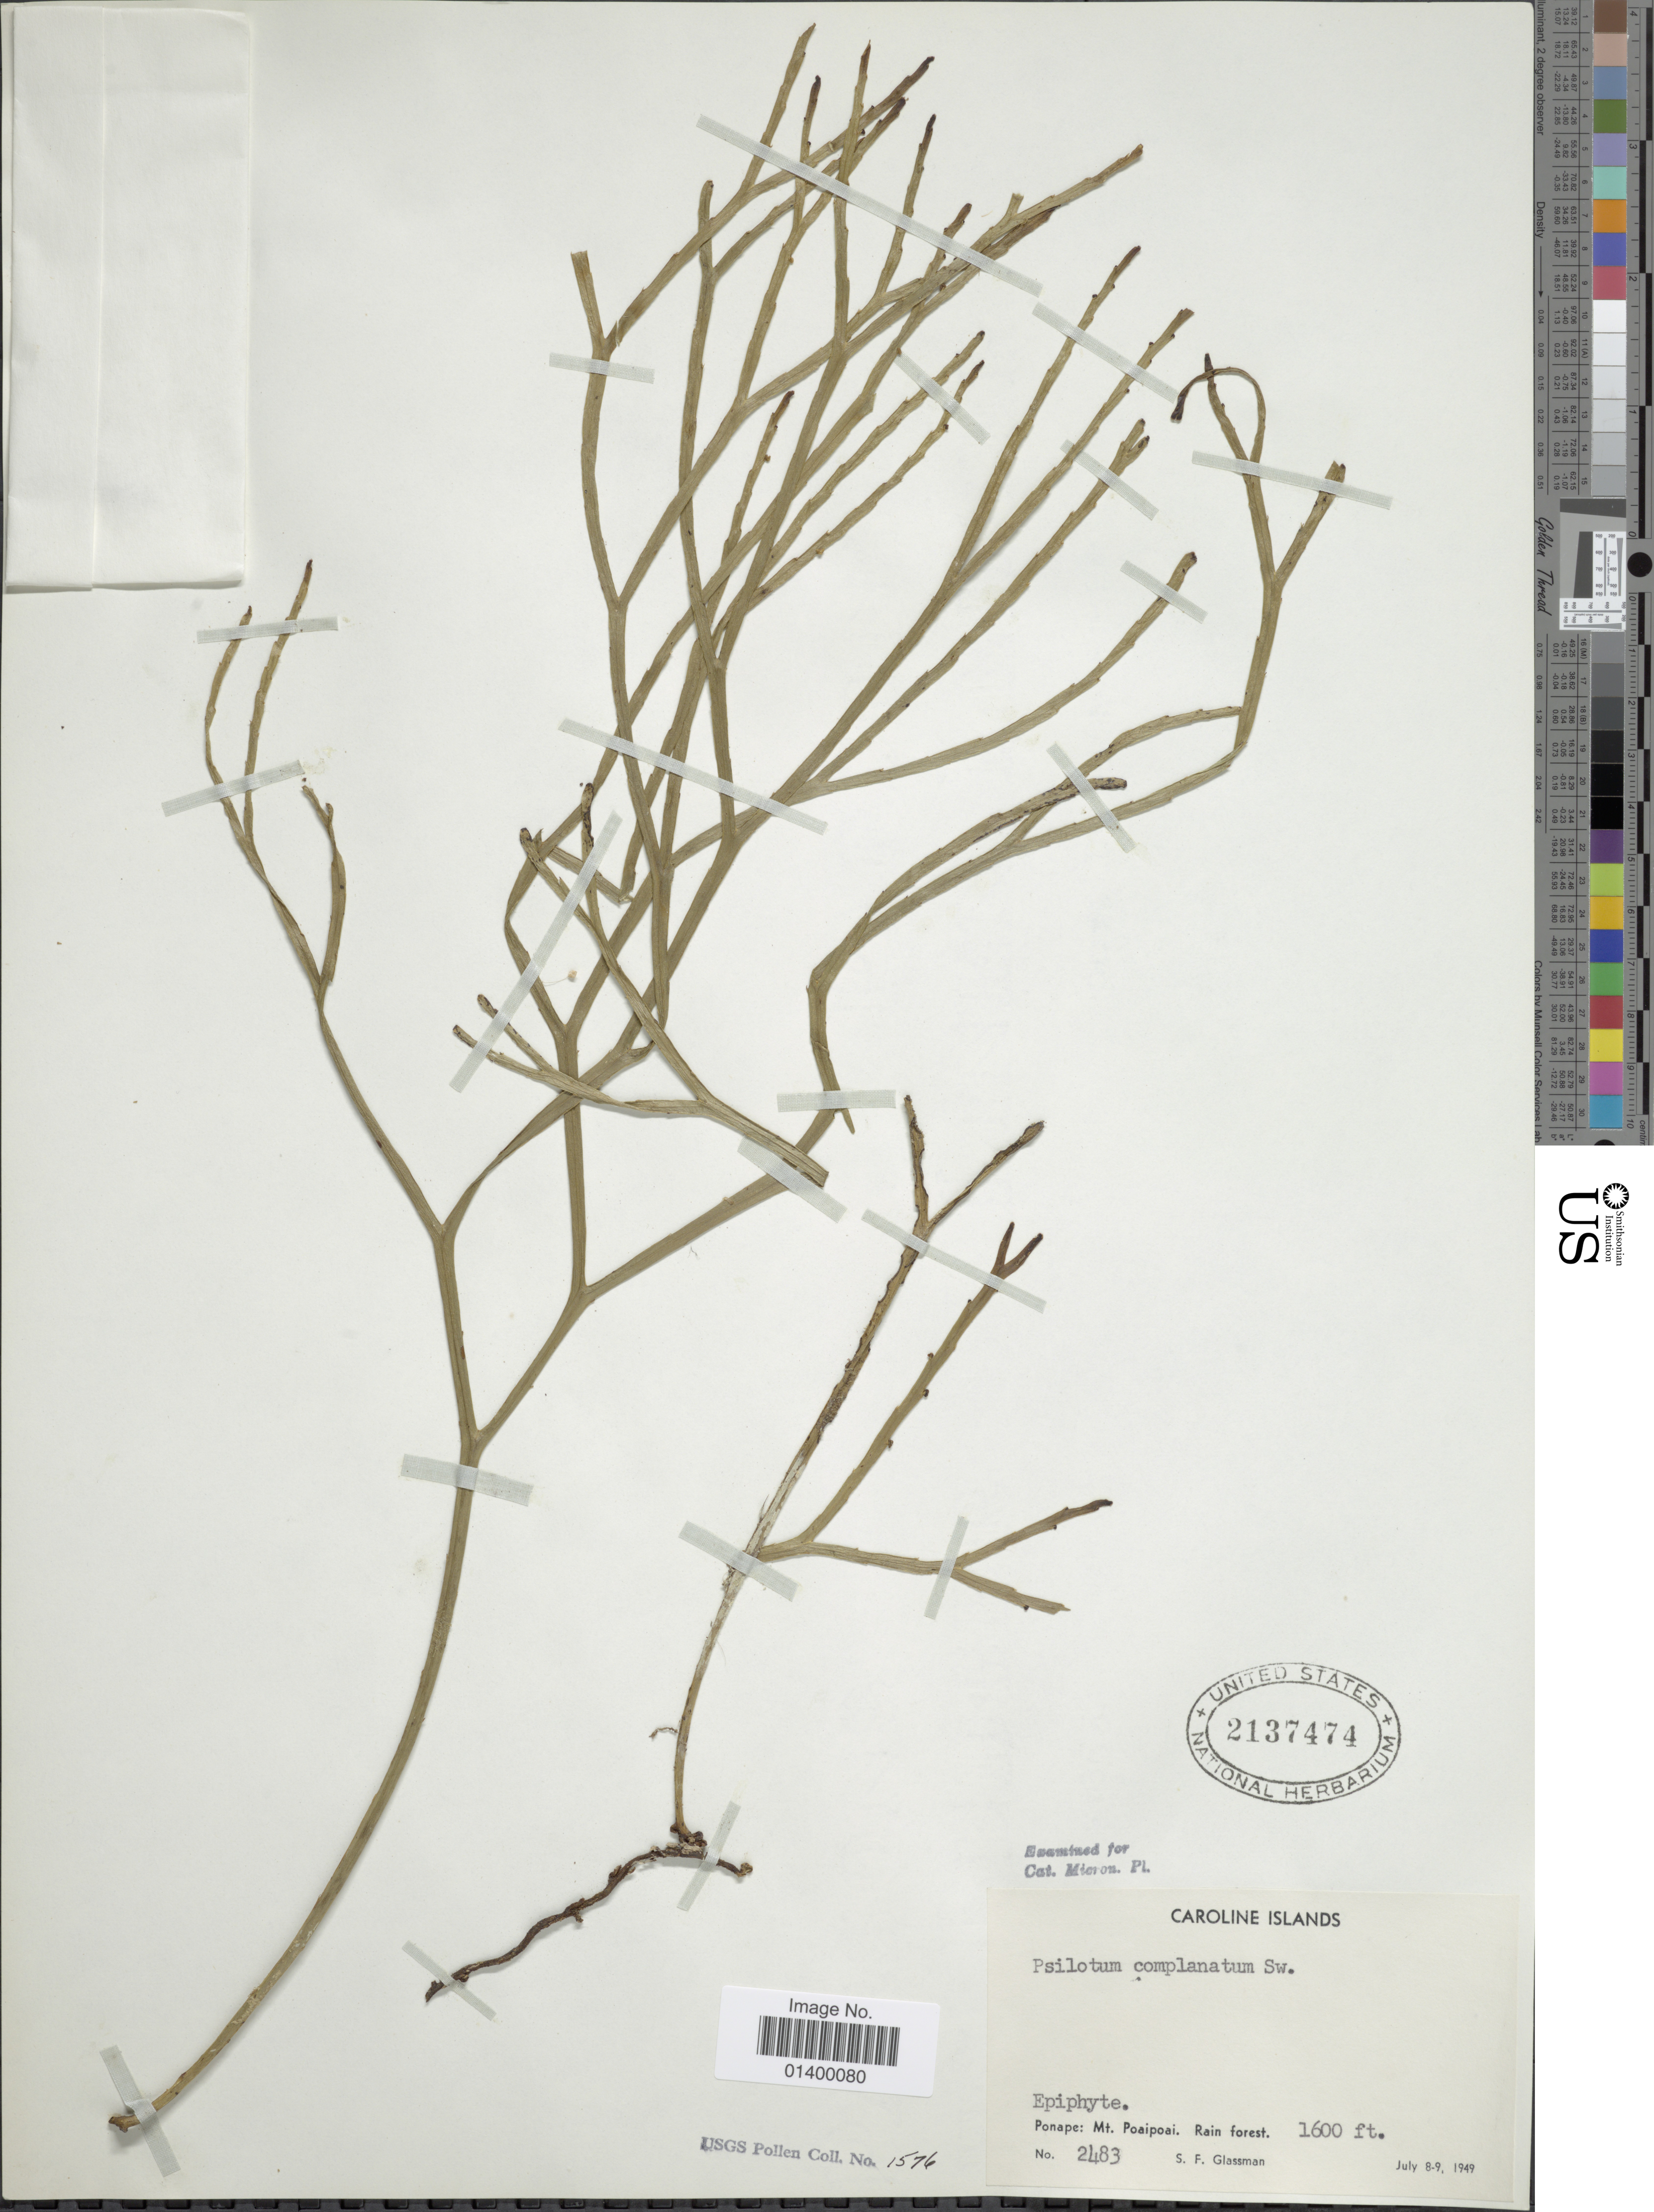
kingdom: Plantae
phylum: Tracheophyta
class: Polypodiopsida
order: Psilotales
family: Psilotaceae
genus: Psilotum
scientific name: Psilotum complanatum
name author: Sw.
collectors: S. F. Glassman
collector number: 2483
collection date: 1949-07-08/1949-07-09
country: Micronesia, Federated States of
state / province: Pohnpei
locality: Caroline Islands, Ponape: Mt. Poaipoai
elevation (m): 488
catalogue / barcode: US 2137474